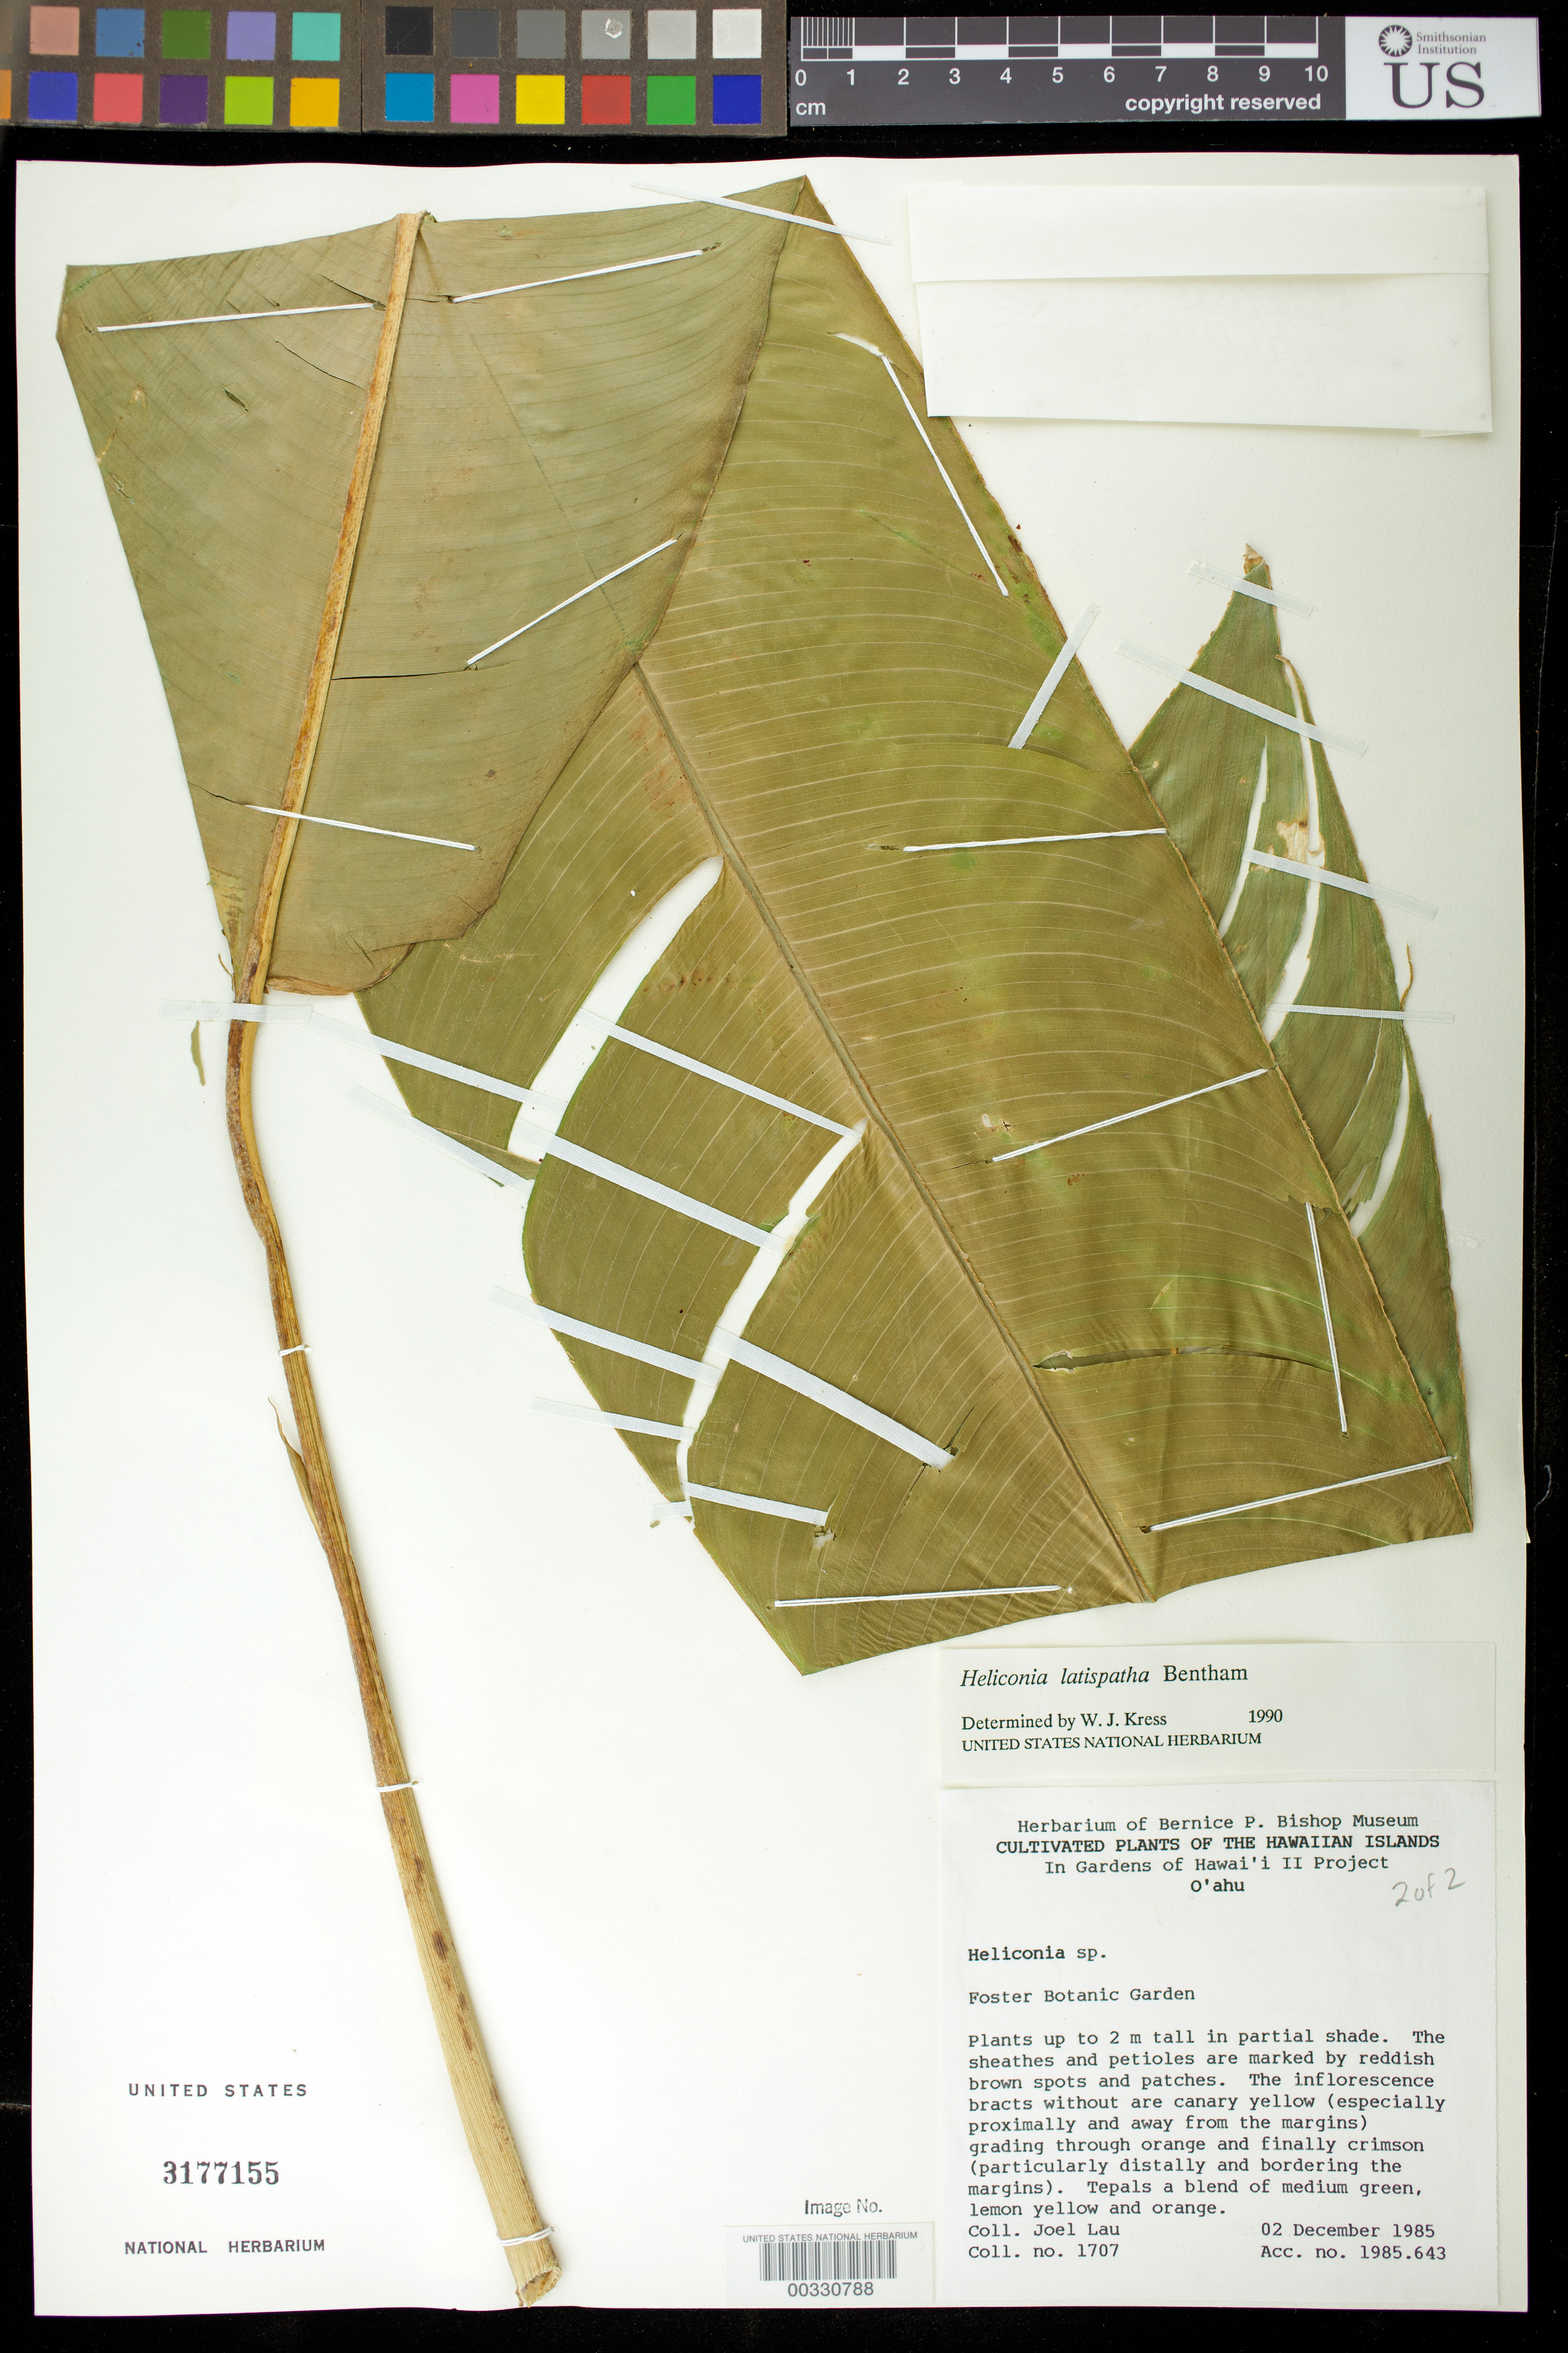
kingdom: Plantae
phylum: Tracheophyta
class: Liliopsida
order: Zingiberales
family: Heliconiaceae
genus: Heliconia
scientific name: Heliconia latispatha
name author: Benth.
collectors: J. Lau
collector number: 1707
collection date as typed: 02 Dec 1985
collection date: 1985-12-02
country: United States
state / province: Florida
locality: Southern Florida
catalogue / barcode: US 3177155